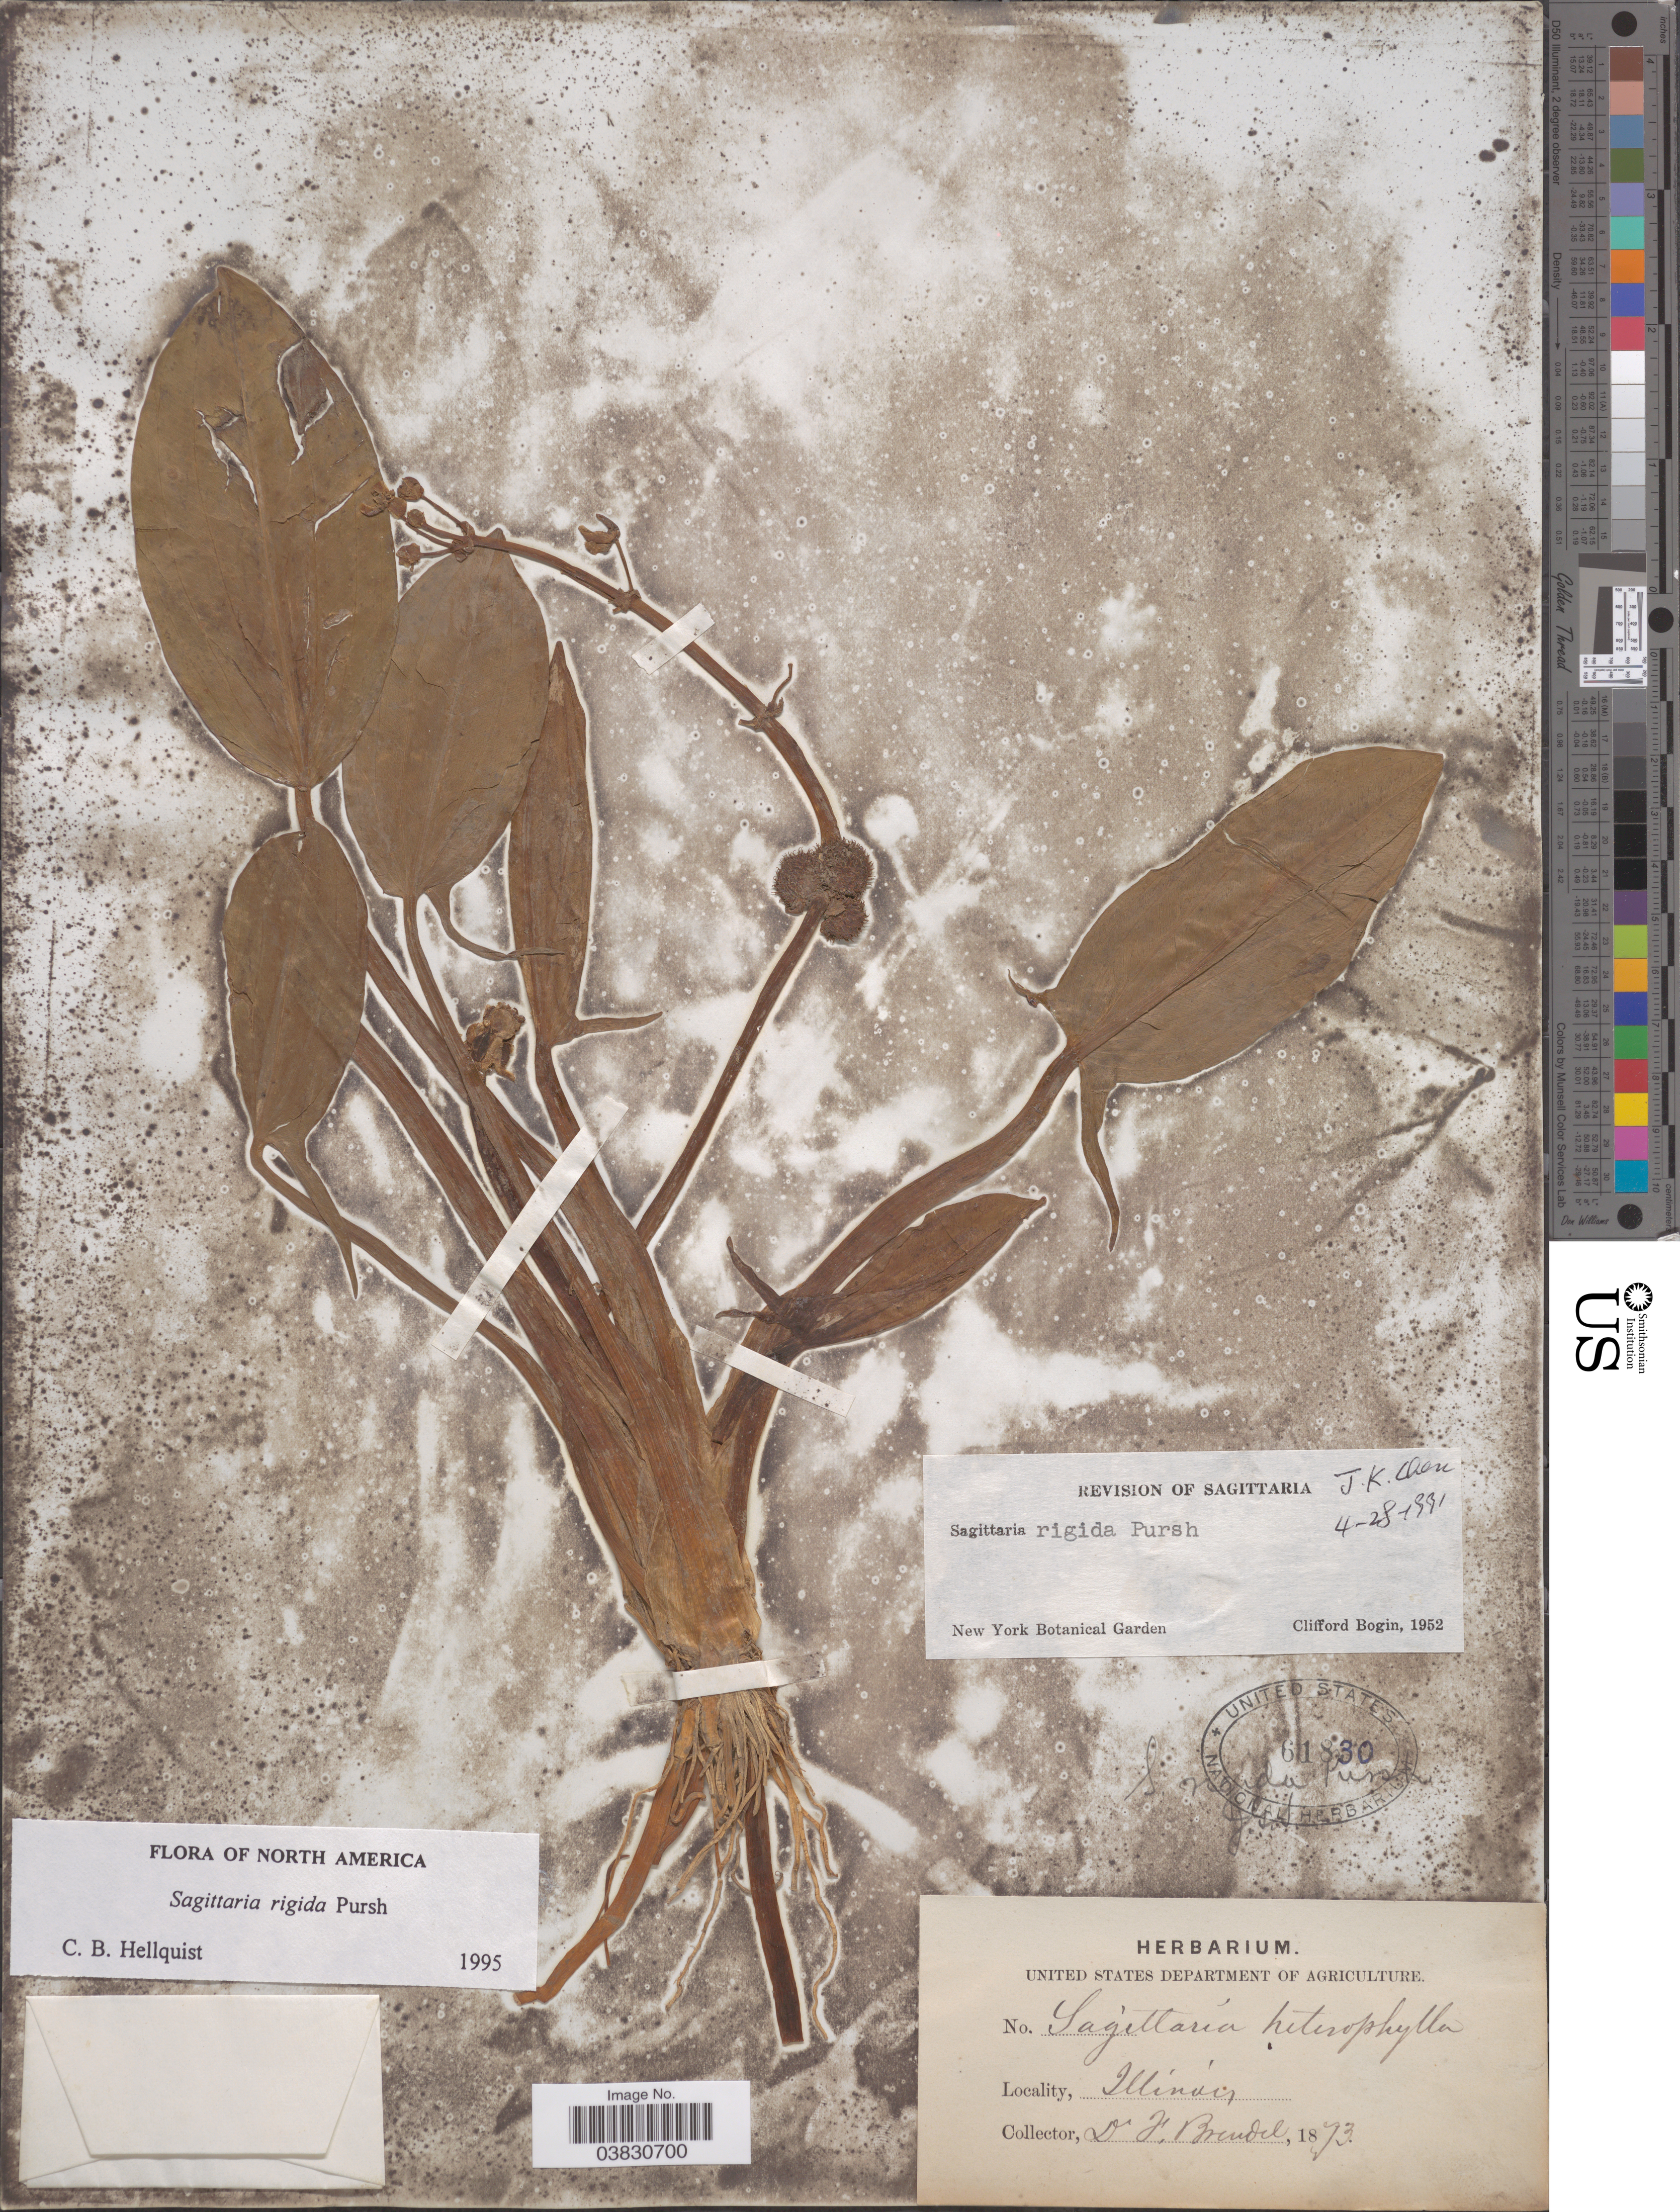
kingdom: Plantae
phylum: Tracheophyta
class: Liliopsida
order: Alismatales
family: Alismataceae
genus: Sagittaria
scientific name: Sagittaria rigida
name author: Pursh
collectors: F. Brendel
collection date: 1873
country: United States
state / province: Illinois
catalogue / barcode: US 61830